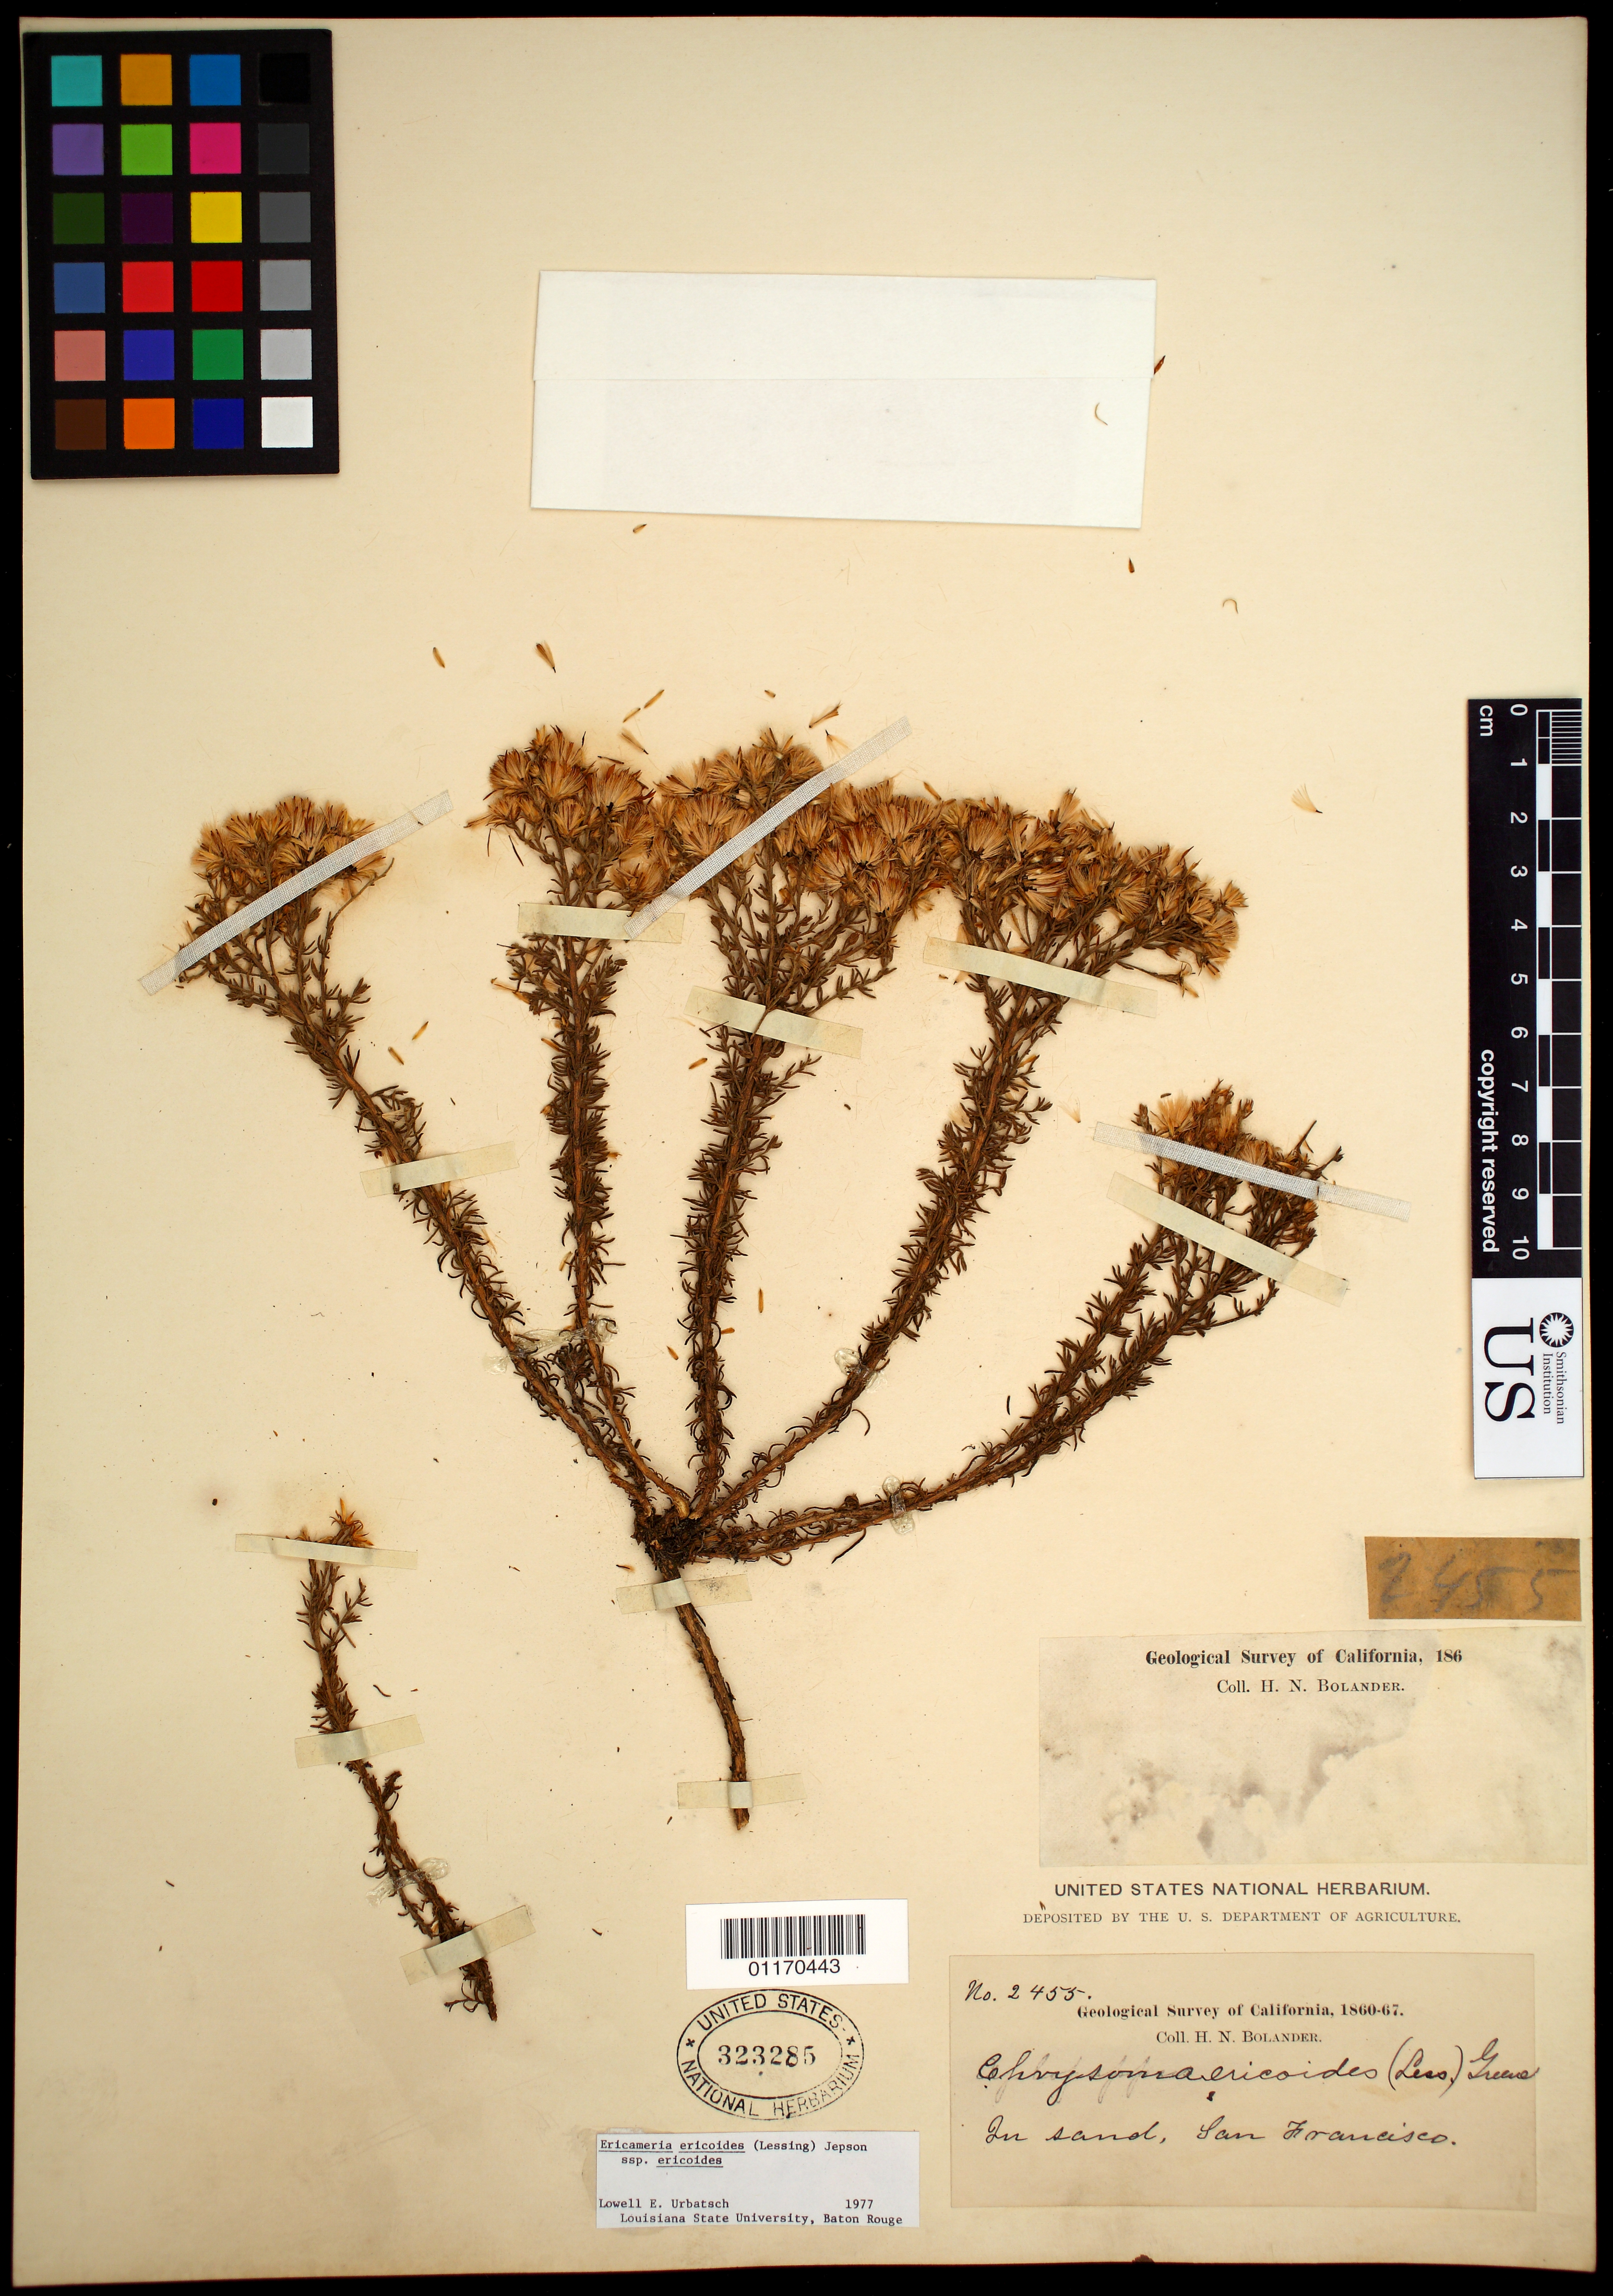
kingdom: Plantae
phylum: Tracheophyta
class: Magnoliopsida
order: Asterales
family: Asteraceae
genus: Ericameria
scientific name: Ericameria ericoides subsp. ericoides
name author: (Less.) Nutt. ex Jeps.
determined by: Urbatsch, L. E., (TEX), University of Texas Austin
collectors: H. Bolander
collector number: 2455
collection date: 1860/1866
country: United States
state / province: California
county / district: San Francisco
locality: Sand hills, near San Francisco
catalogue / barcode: US 323285